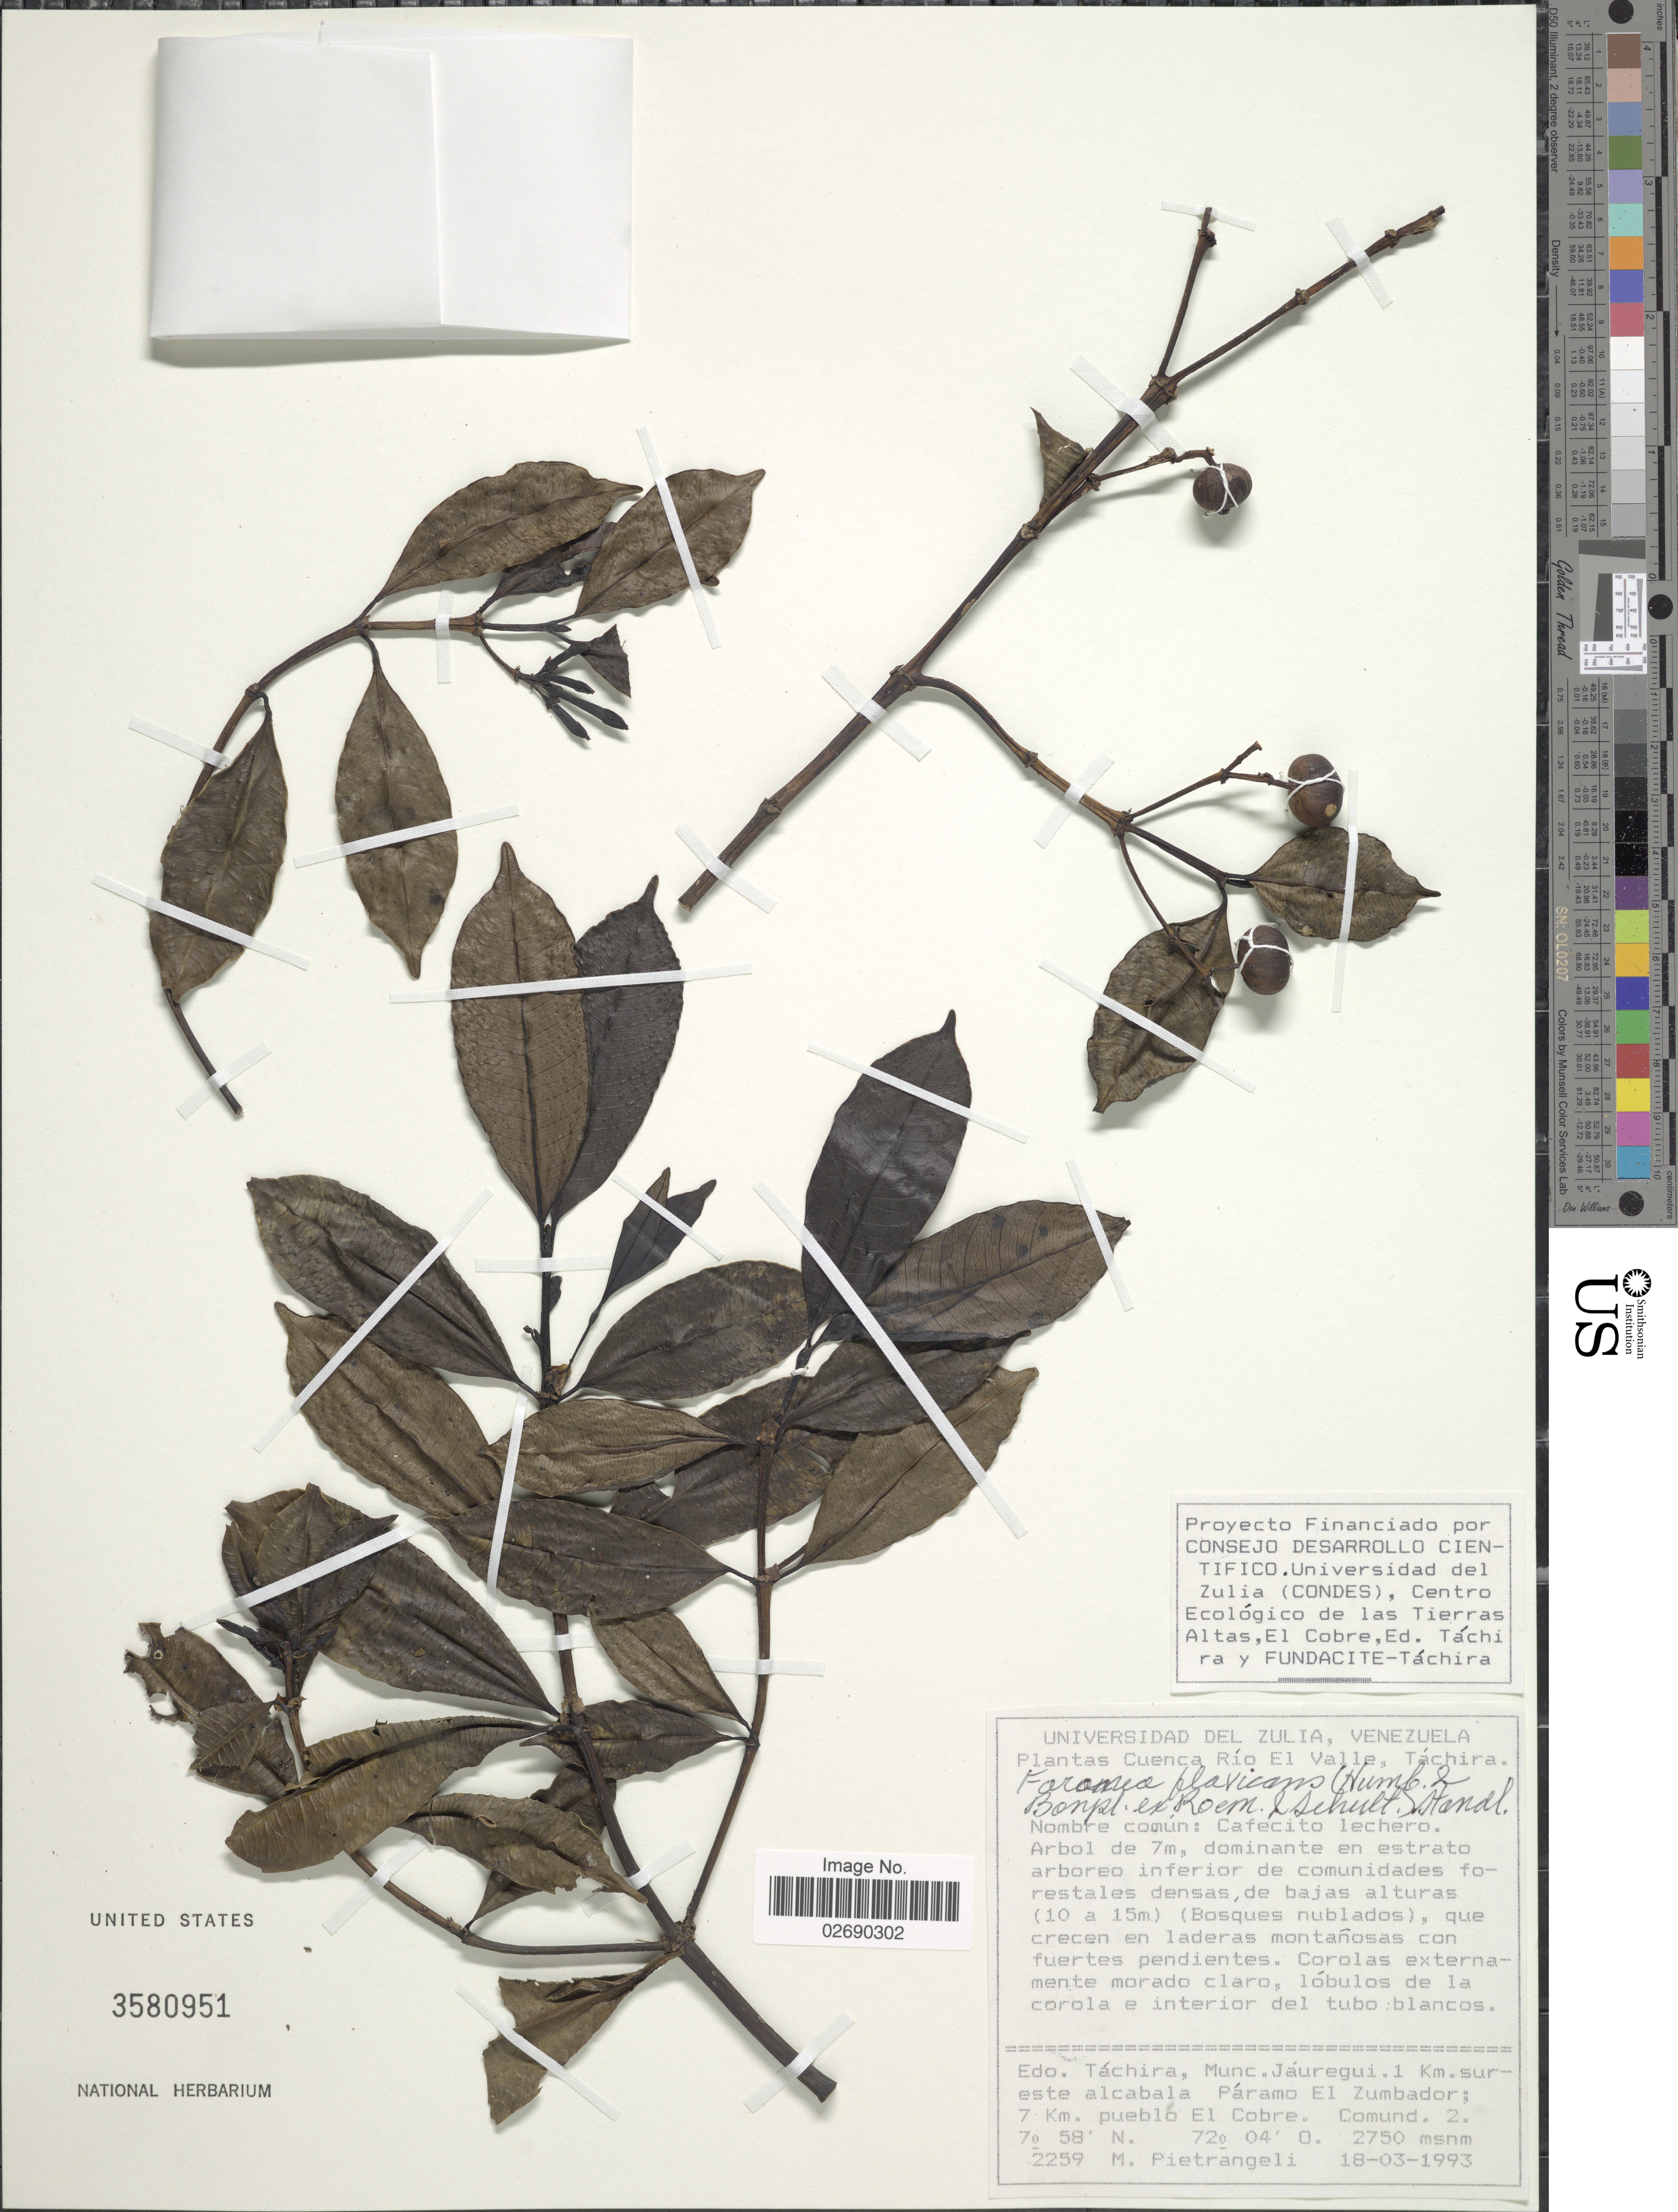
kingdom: Plantae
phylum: Tracheophyta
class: Magnoliopsida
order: Gentianales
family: Rubiaceae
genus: Faramea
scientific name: Faramea flavicans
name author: (Roem. & Schult.) Standl.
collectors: M. Pietrangeli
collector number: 2259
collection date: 1993-03-18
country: Venezuela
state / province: Tachira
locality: Munc. Jáuregui. 1 Km sureste alcabala Páramo El Zumbador; 7 Km pueblo El Cobre. Comund. 2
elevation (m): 2750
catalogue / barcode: US 3580951